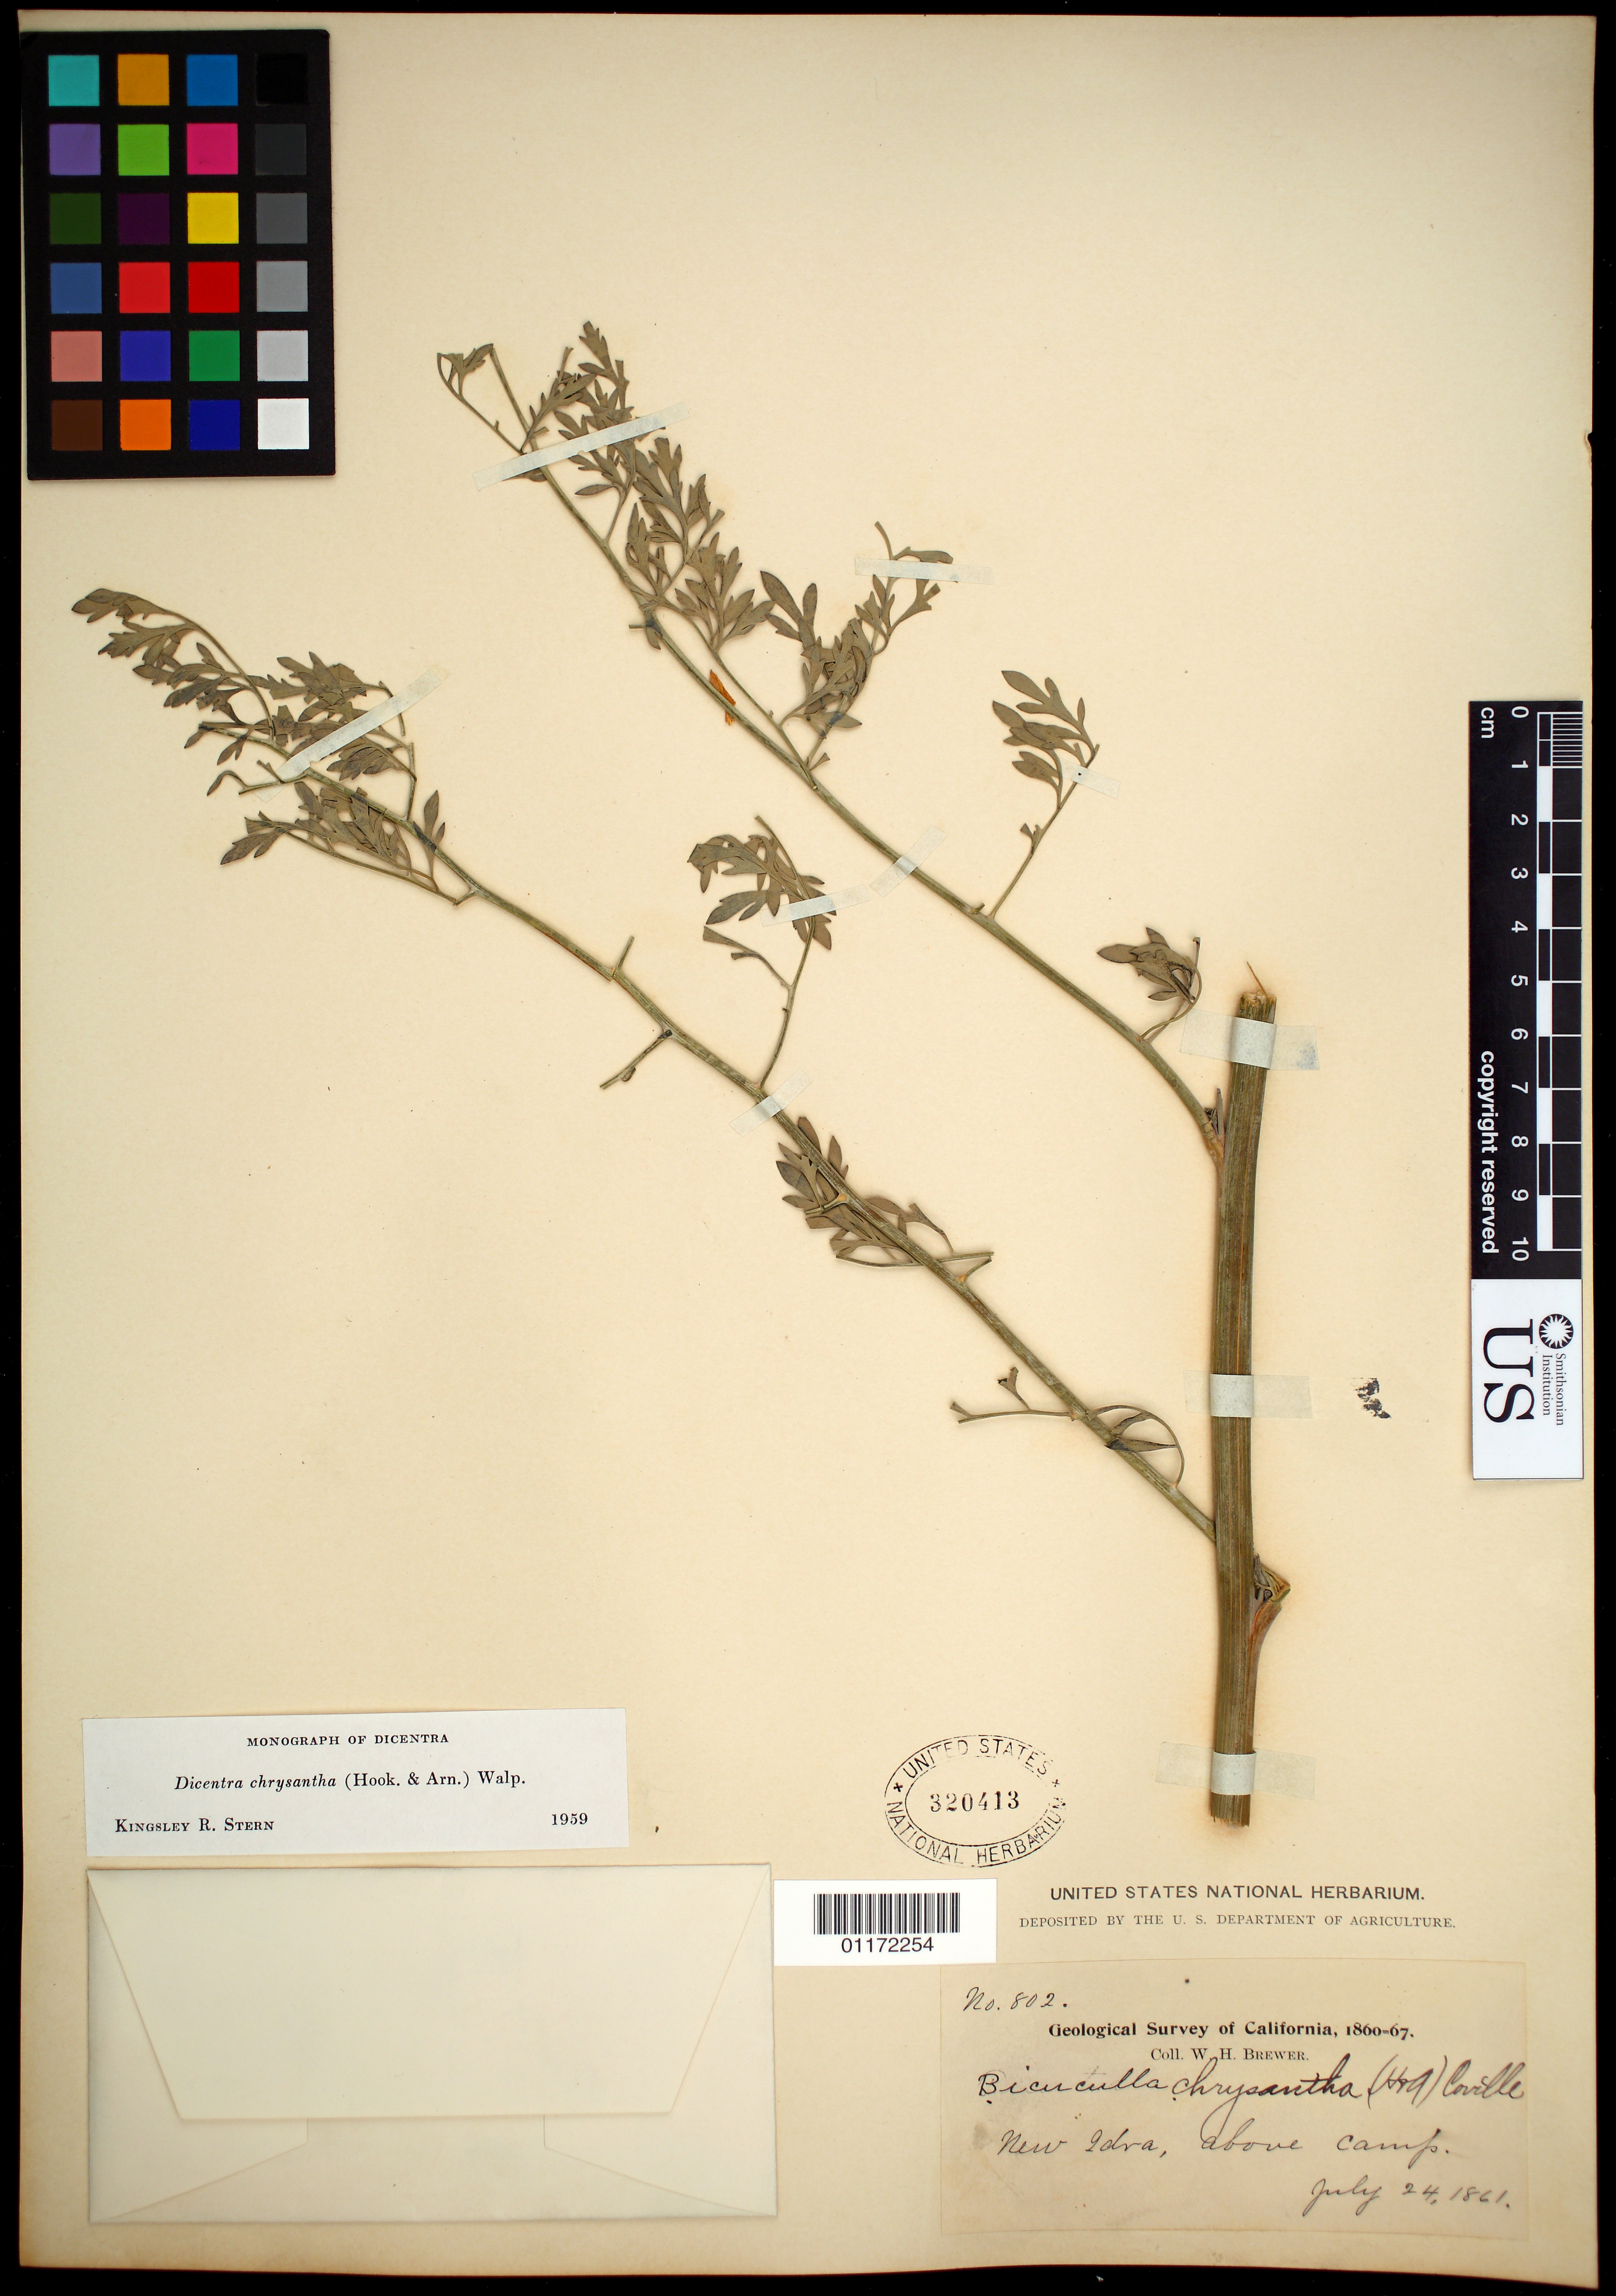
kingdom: Plantae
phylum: Tracheophyta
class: Magnoliopsida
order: Ranunculales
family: Papaveraceae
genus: Ehrendorferia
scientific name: Ehrendorferia chrysantha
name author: (Hook. & Arn.) Rylander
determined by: Strong, M. T., (US), Smithsonian Institution - National Museum of Natural History (UNITED STATES)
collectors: W. H. Brewer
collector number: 802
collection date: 1861-07-24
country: United States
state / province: California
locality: New Idria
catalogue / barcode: US 320413